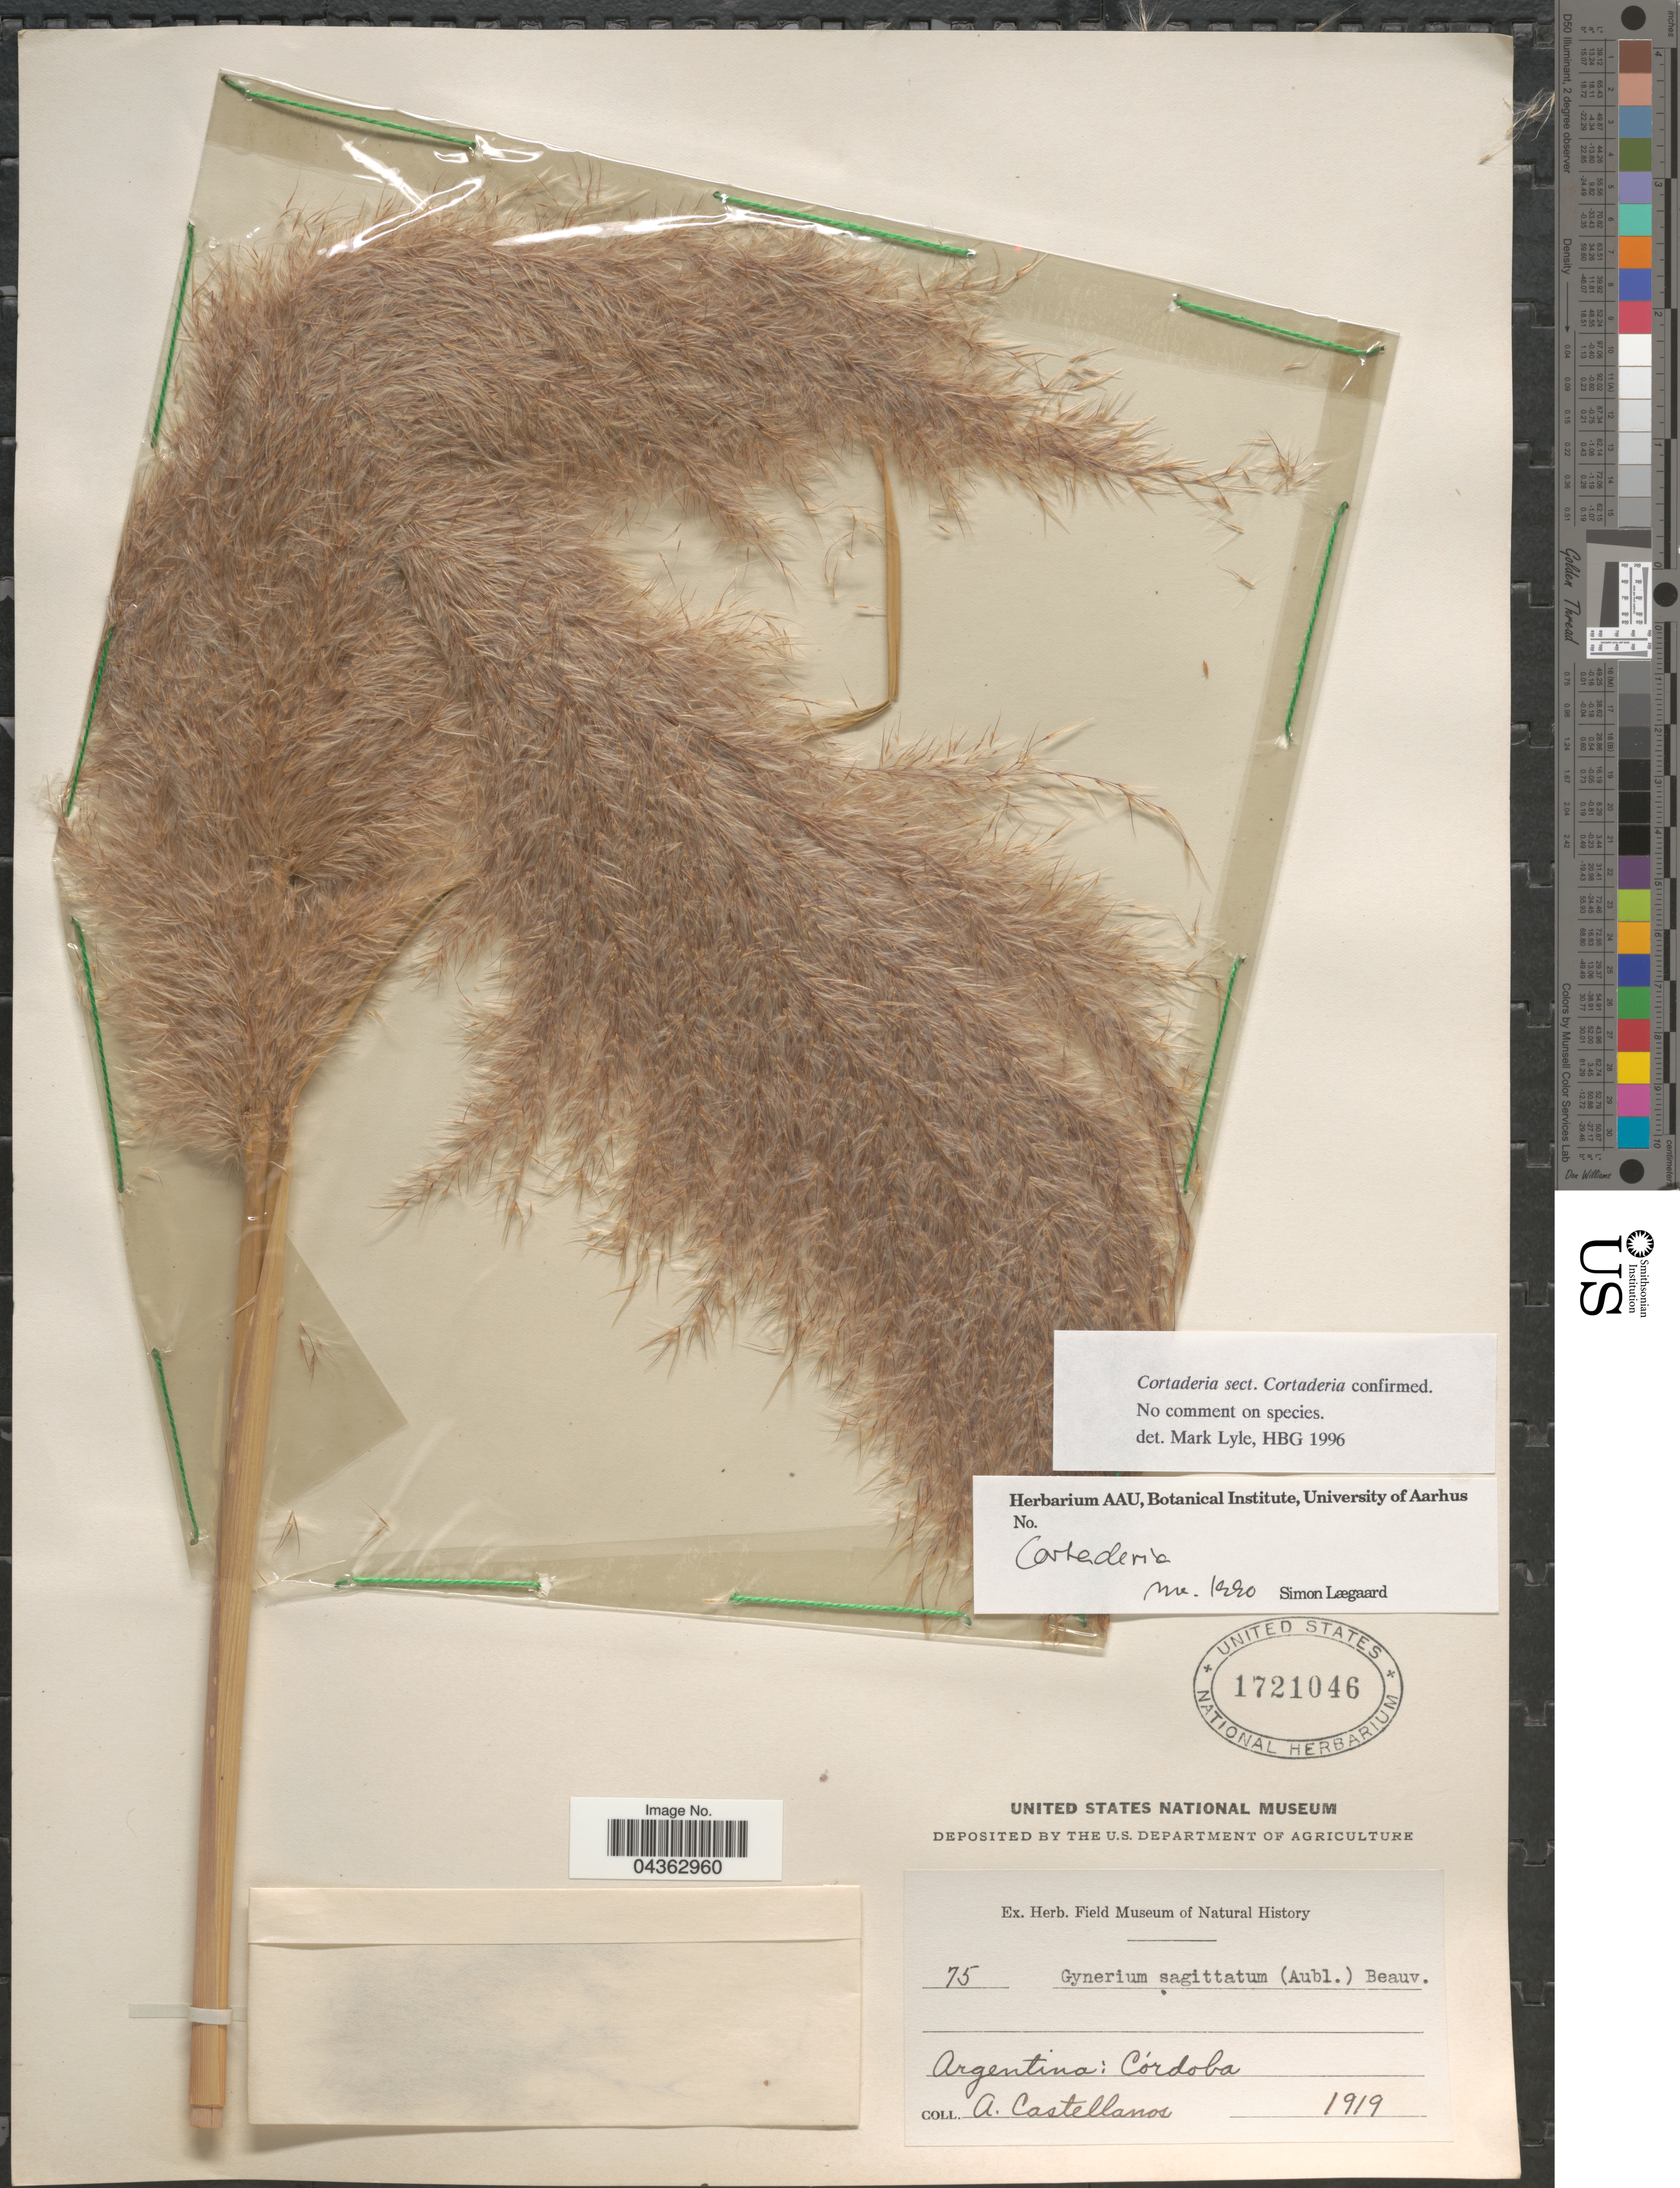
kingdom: Plantae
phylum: Tracheophyta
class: Liliopsida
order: Poales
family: Poaceae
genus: Cortaderia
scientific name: Cortaderia sp.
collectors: A. Castellanos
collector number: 75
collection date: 1919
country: Colombia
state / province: Córdoba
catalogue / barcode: US 1721046